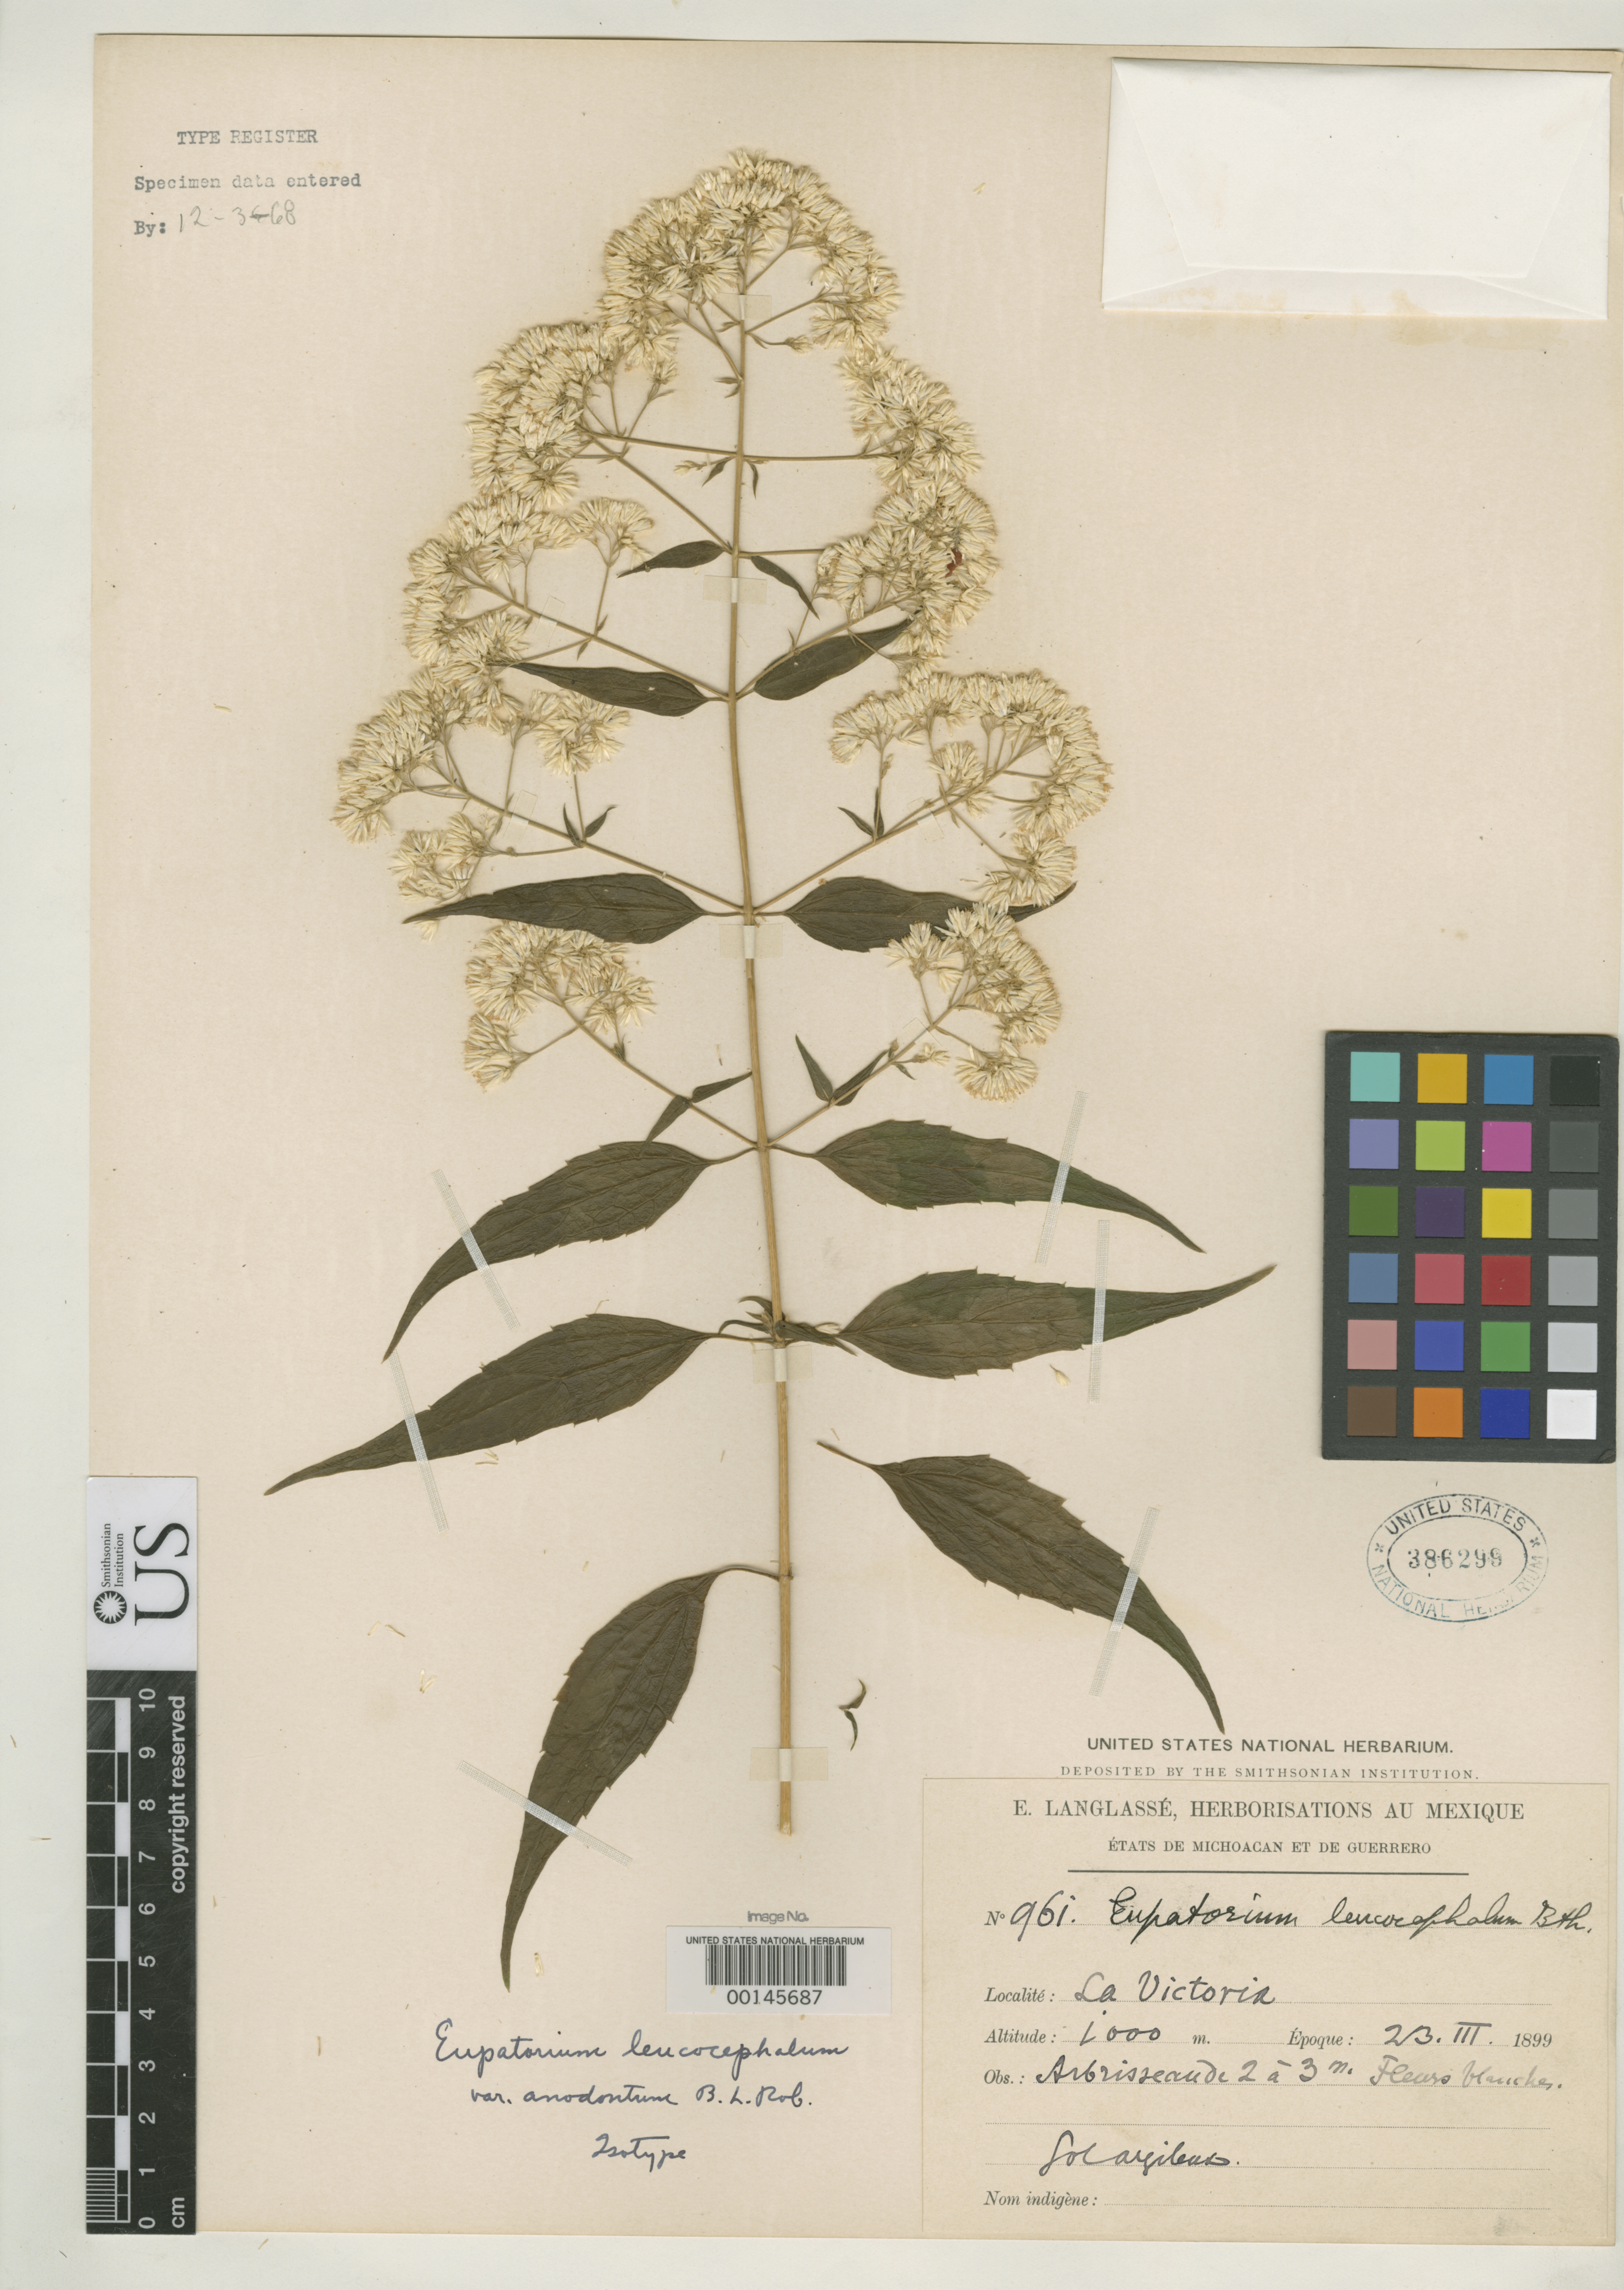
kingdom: Plantae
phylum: Tracheophyta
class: Magnoliopsida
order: Asterales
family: Asteraceae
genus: Eupatorium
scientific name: Eupatorium leucocephalum var. anodontum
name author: B.L. Rob.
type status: Isotype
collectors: E. Langlassé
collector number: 961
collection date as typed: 23 Feb 1899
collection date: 1899-02-23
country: Mexico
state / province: Michoacán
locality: La Victoria.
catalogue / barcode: US 386299